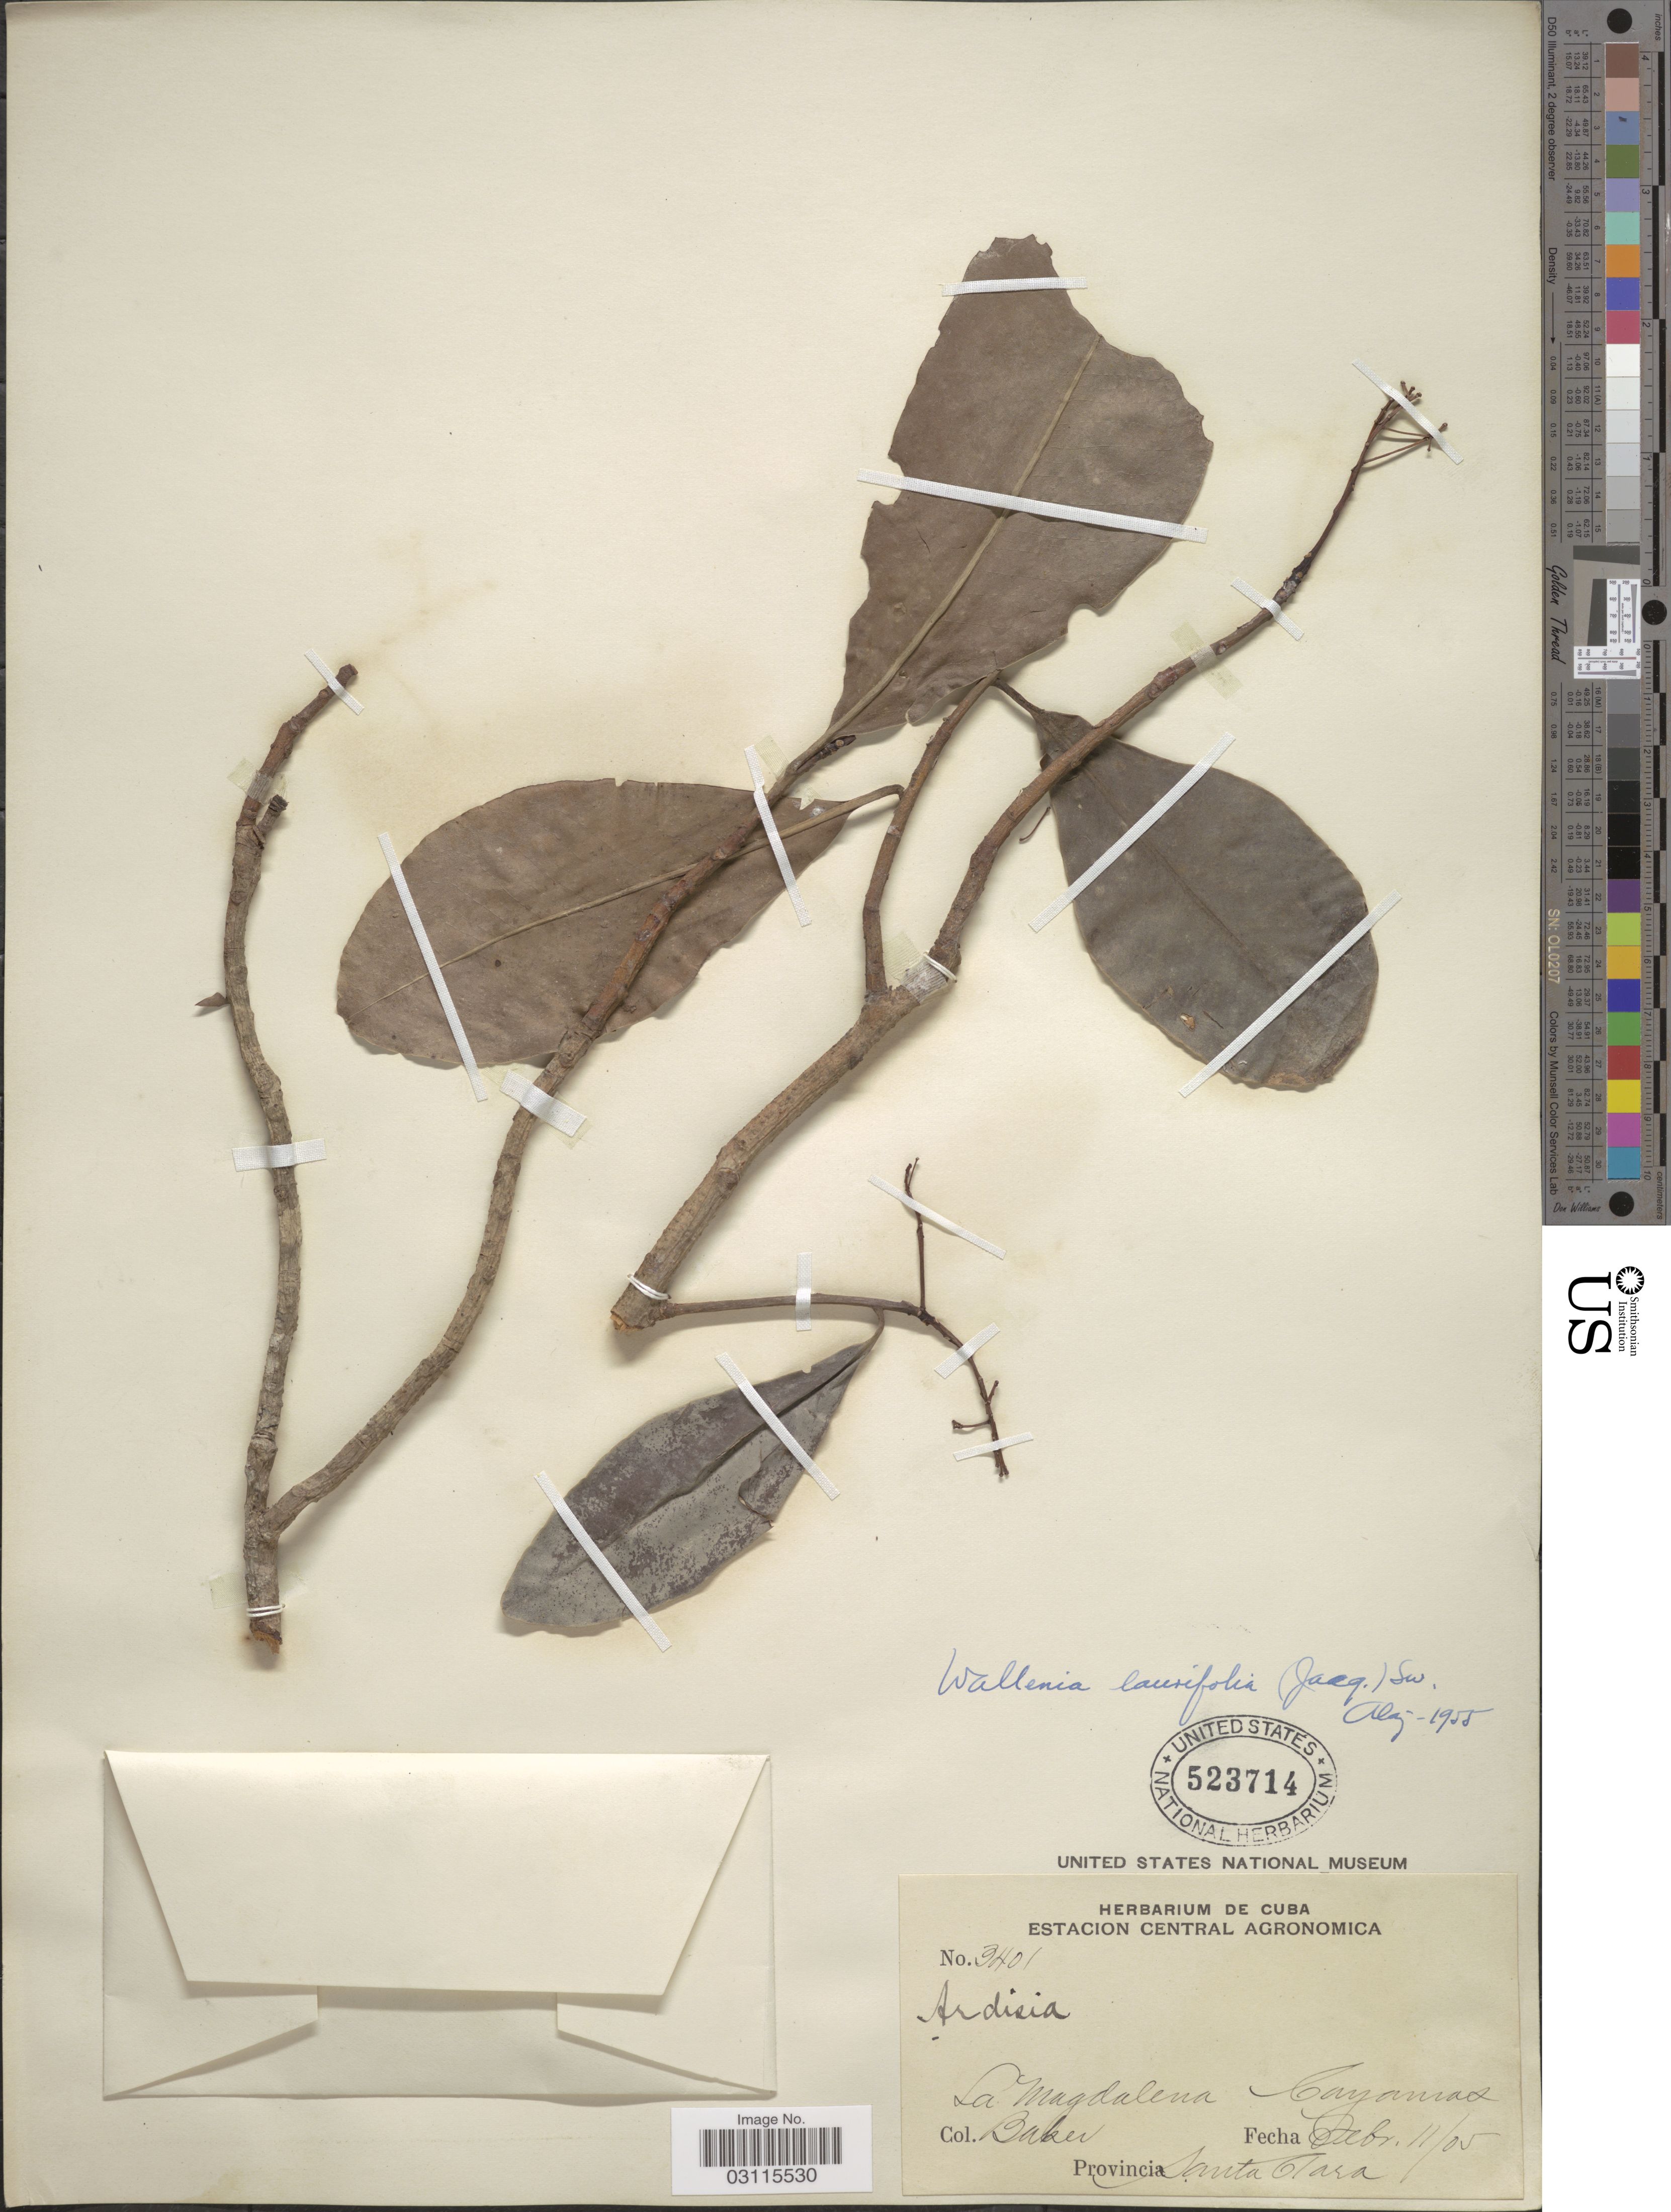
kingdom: Plantae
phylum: Tracheophyta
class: Magnoliopsida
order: Ericales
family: Primulaceae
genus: Wallenia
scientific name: Wallenia laurifolia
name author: Sw.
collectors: -- Baker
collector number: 3401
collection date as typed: Transcribed d/m/y: 11/2/5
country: Cuba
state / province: Las Villas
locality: La Magdalena Cayamas. Provincia Santa Clara.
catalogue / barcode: US 523714